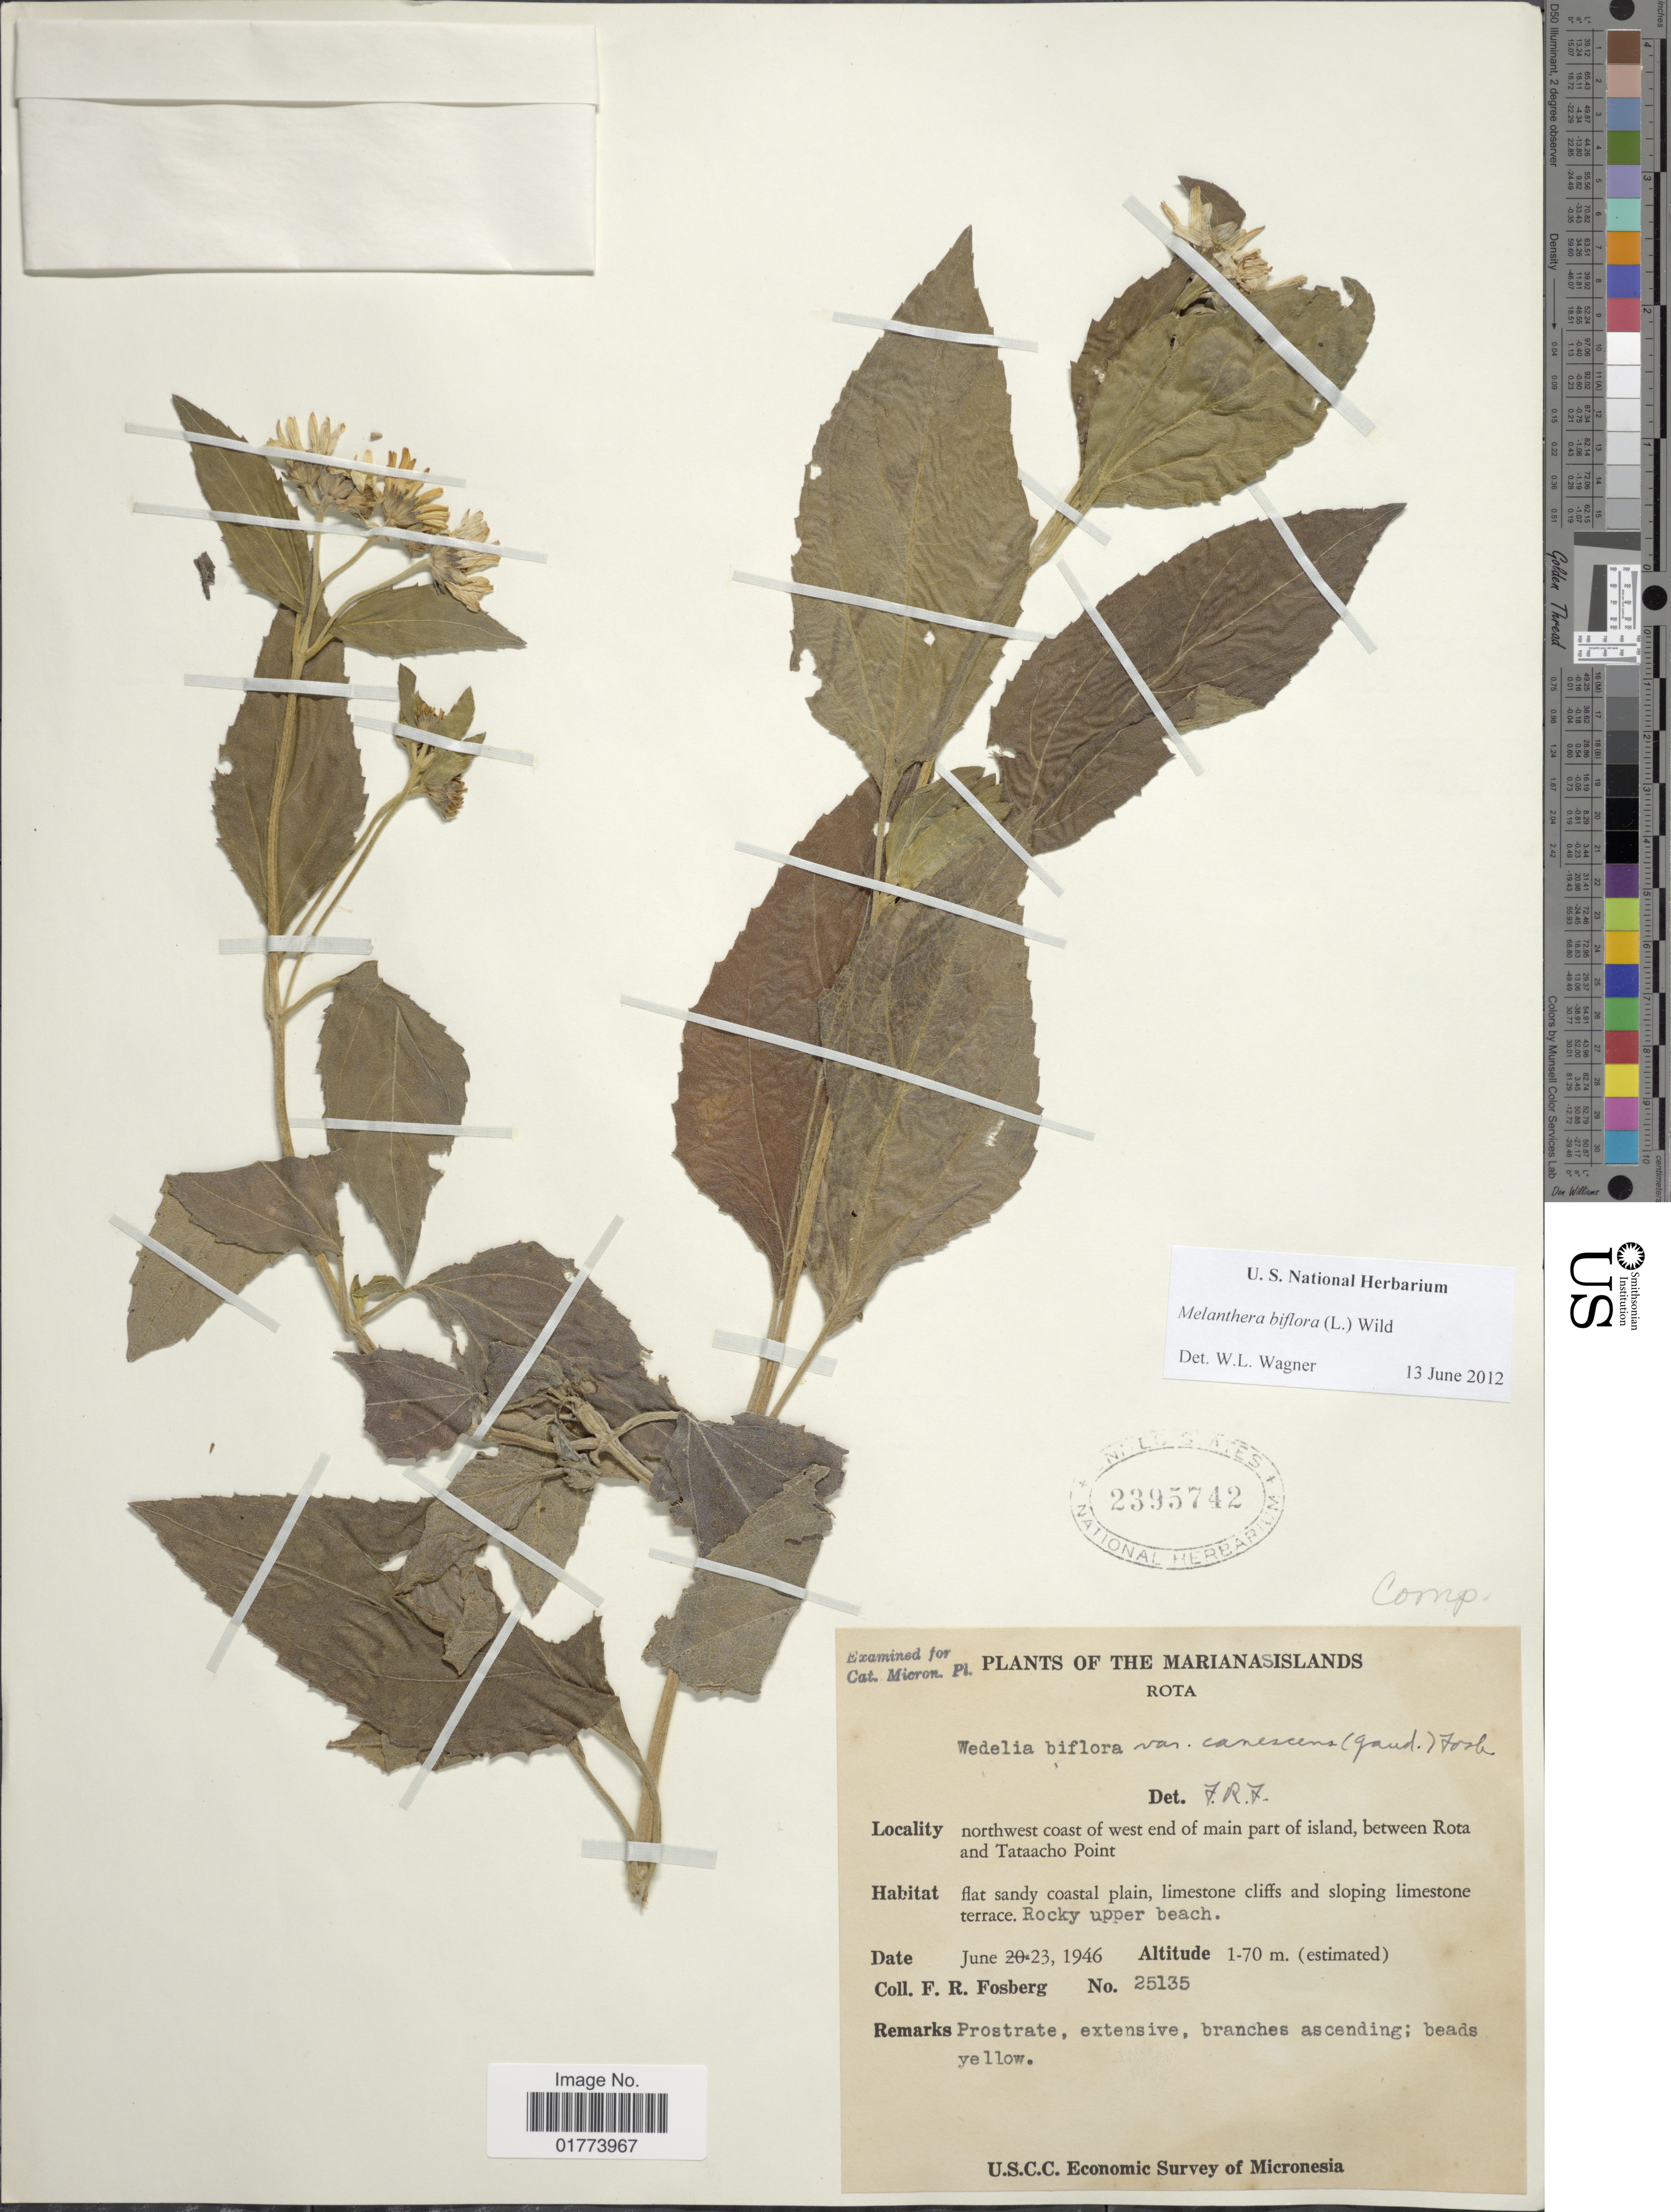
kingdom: Plantae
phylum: Tracheophyta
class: Magnoliopsida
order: Asterales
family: Asteraceae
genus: Wollastonia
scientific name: Wollastonia uniflora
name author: (Willd.) Orchard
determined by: Wagner, W. L., (BOT), Smithsonian Institution - National Museum of Natural History (UNITED STATES)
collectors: F. R. Fosberg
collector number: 25135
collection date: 1946-06-23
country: Northern Mariana Islands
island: Rota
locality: Rota, Northwest coast of west end of main part of island, between Rota and Tataacho Point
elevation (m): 1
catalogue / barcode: US 2395742